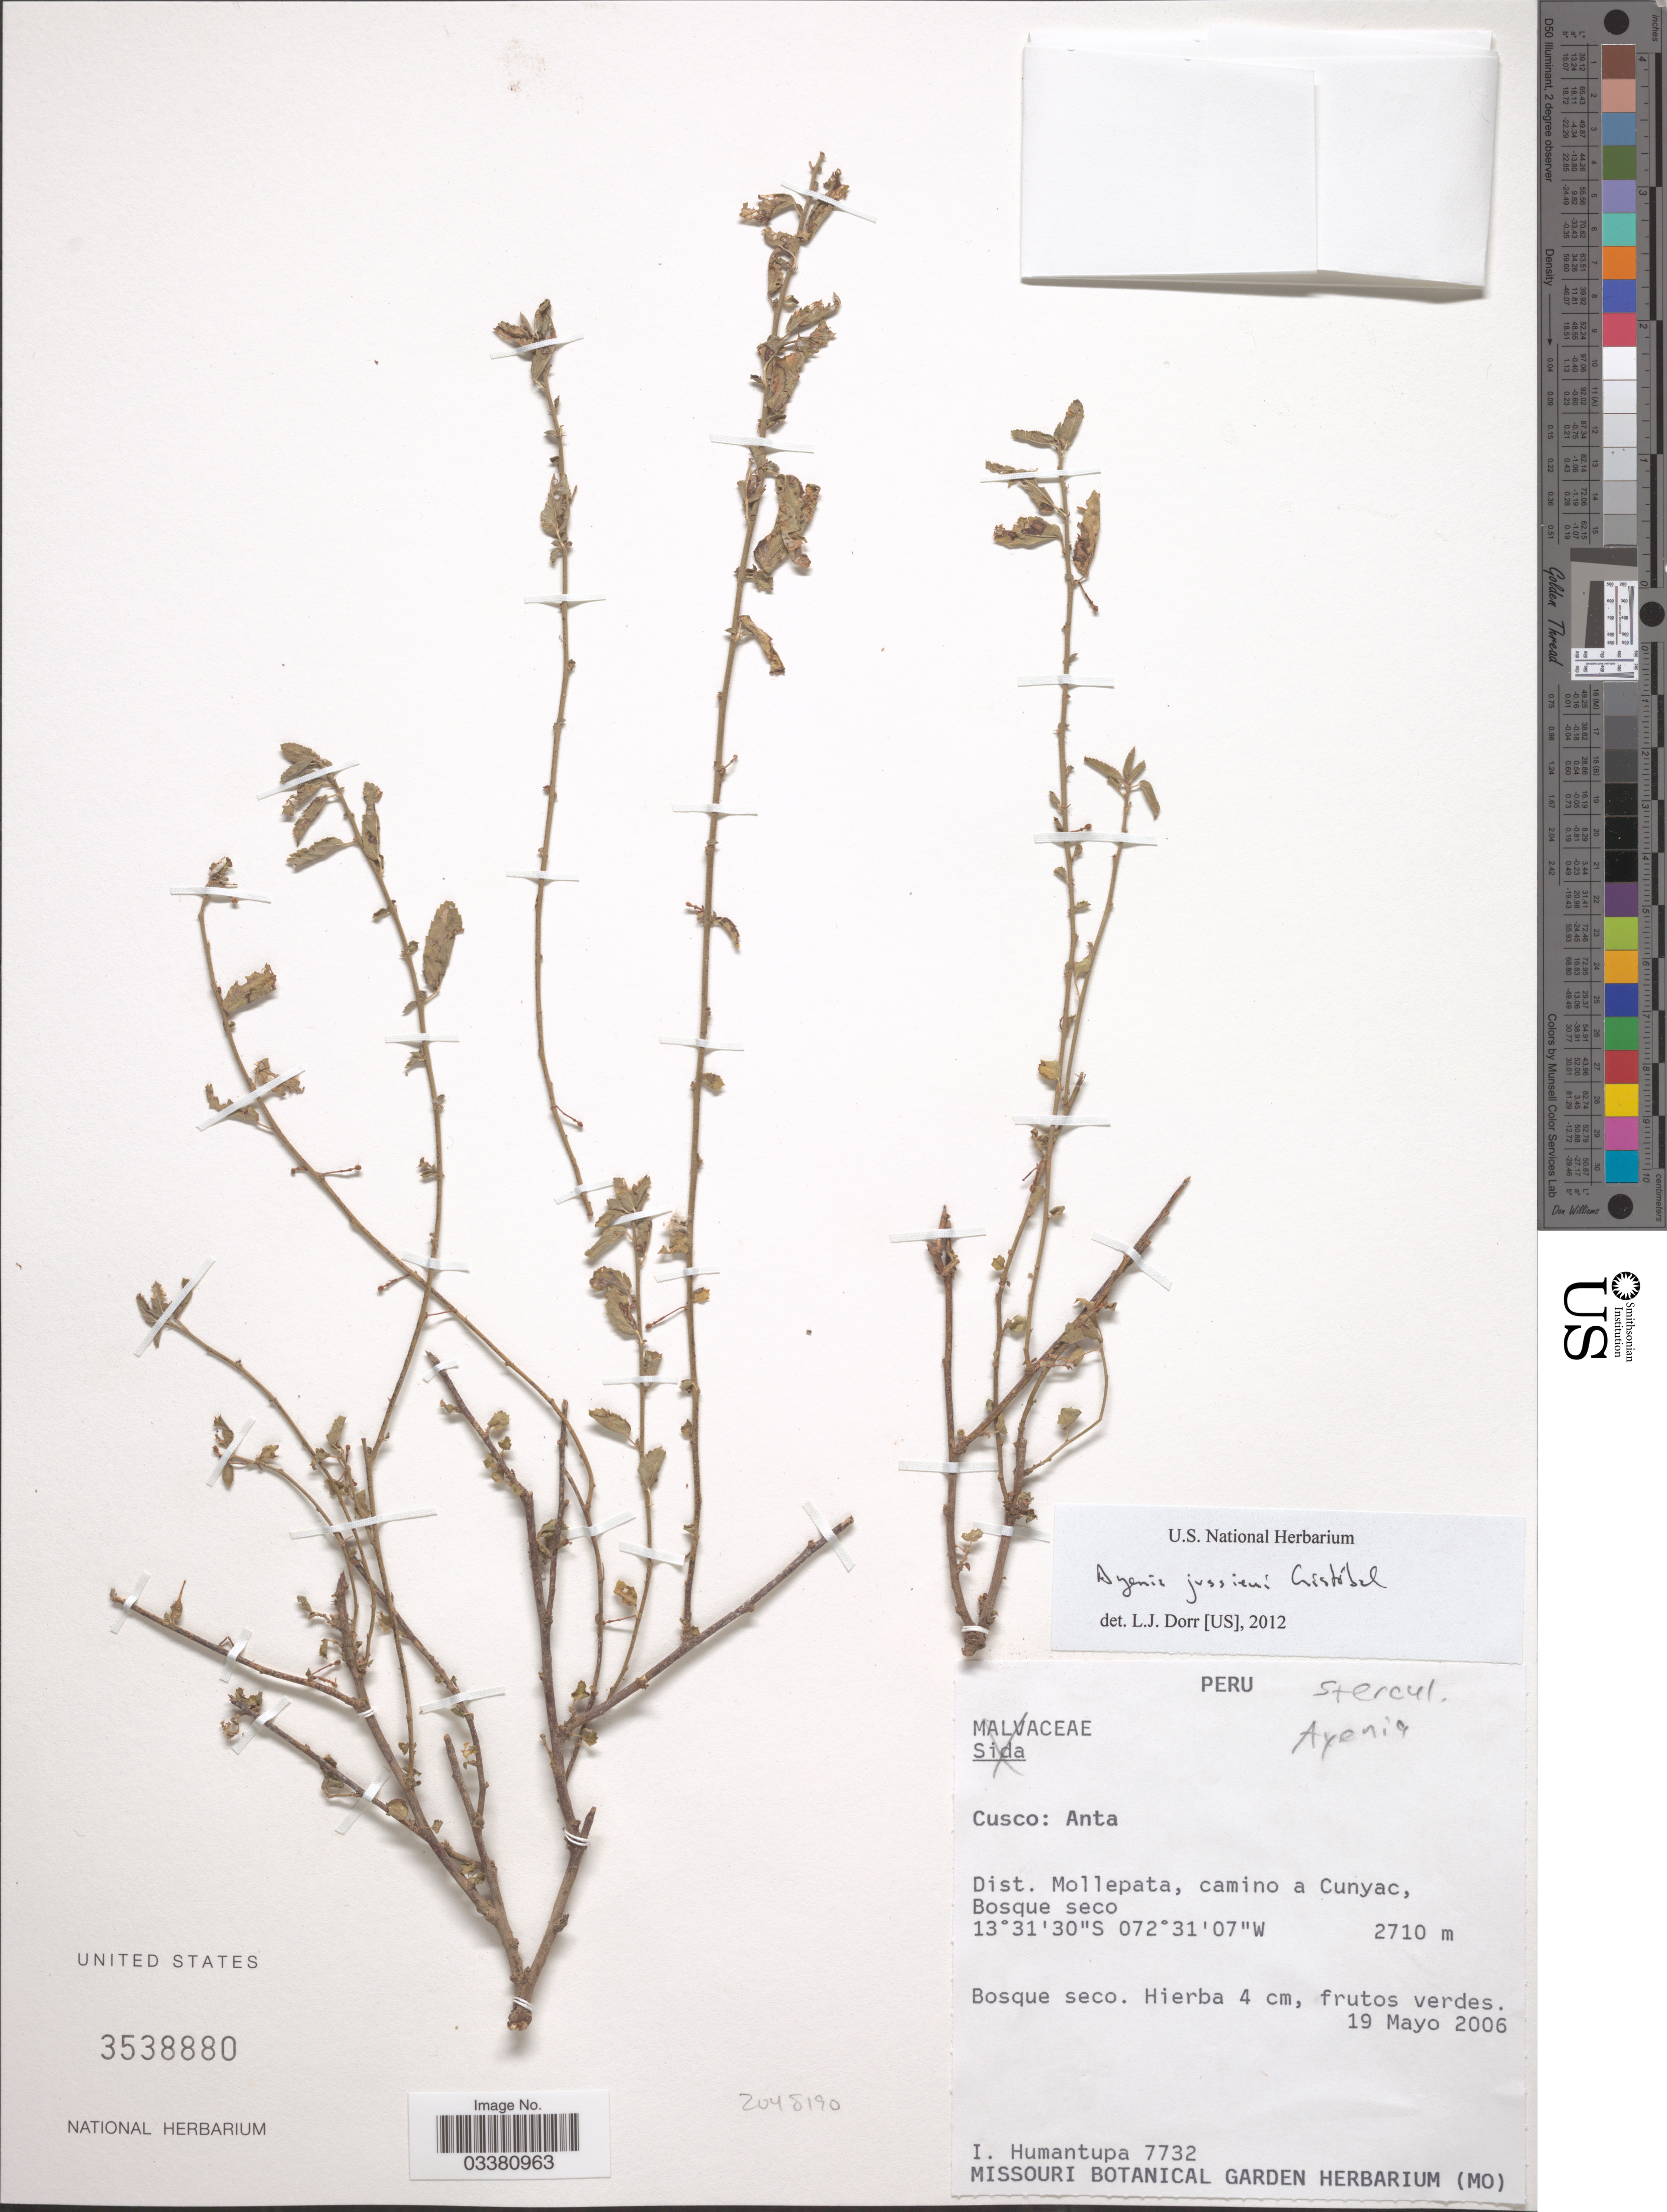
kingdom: Plantae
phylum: Tracheophyta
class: Magnoliopsida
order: Malvales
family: Malvaceae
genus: Ayenia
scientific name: Ayenia jussieui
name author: Cristóbal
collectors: I. Humantupa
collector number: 7732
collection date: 2006-05-19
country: Peru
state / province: Cusco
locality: Anta. Dist. Mollepata, camino a Cunyac.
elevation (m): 2710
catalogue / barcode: US 3538880